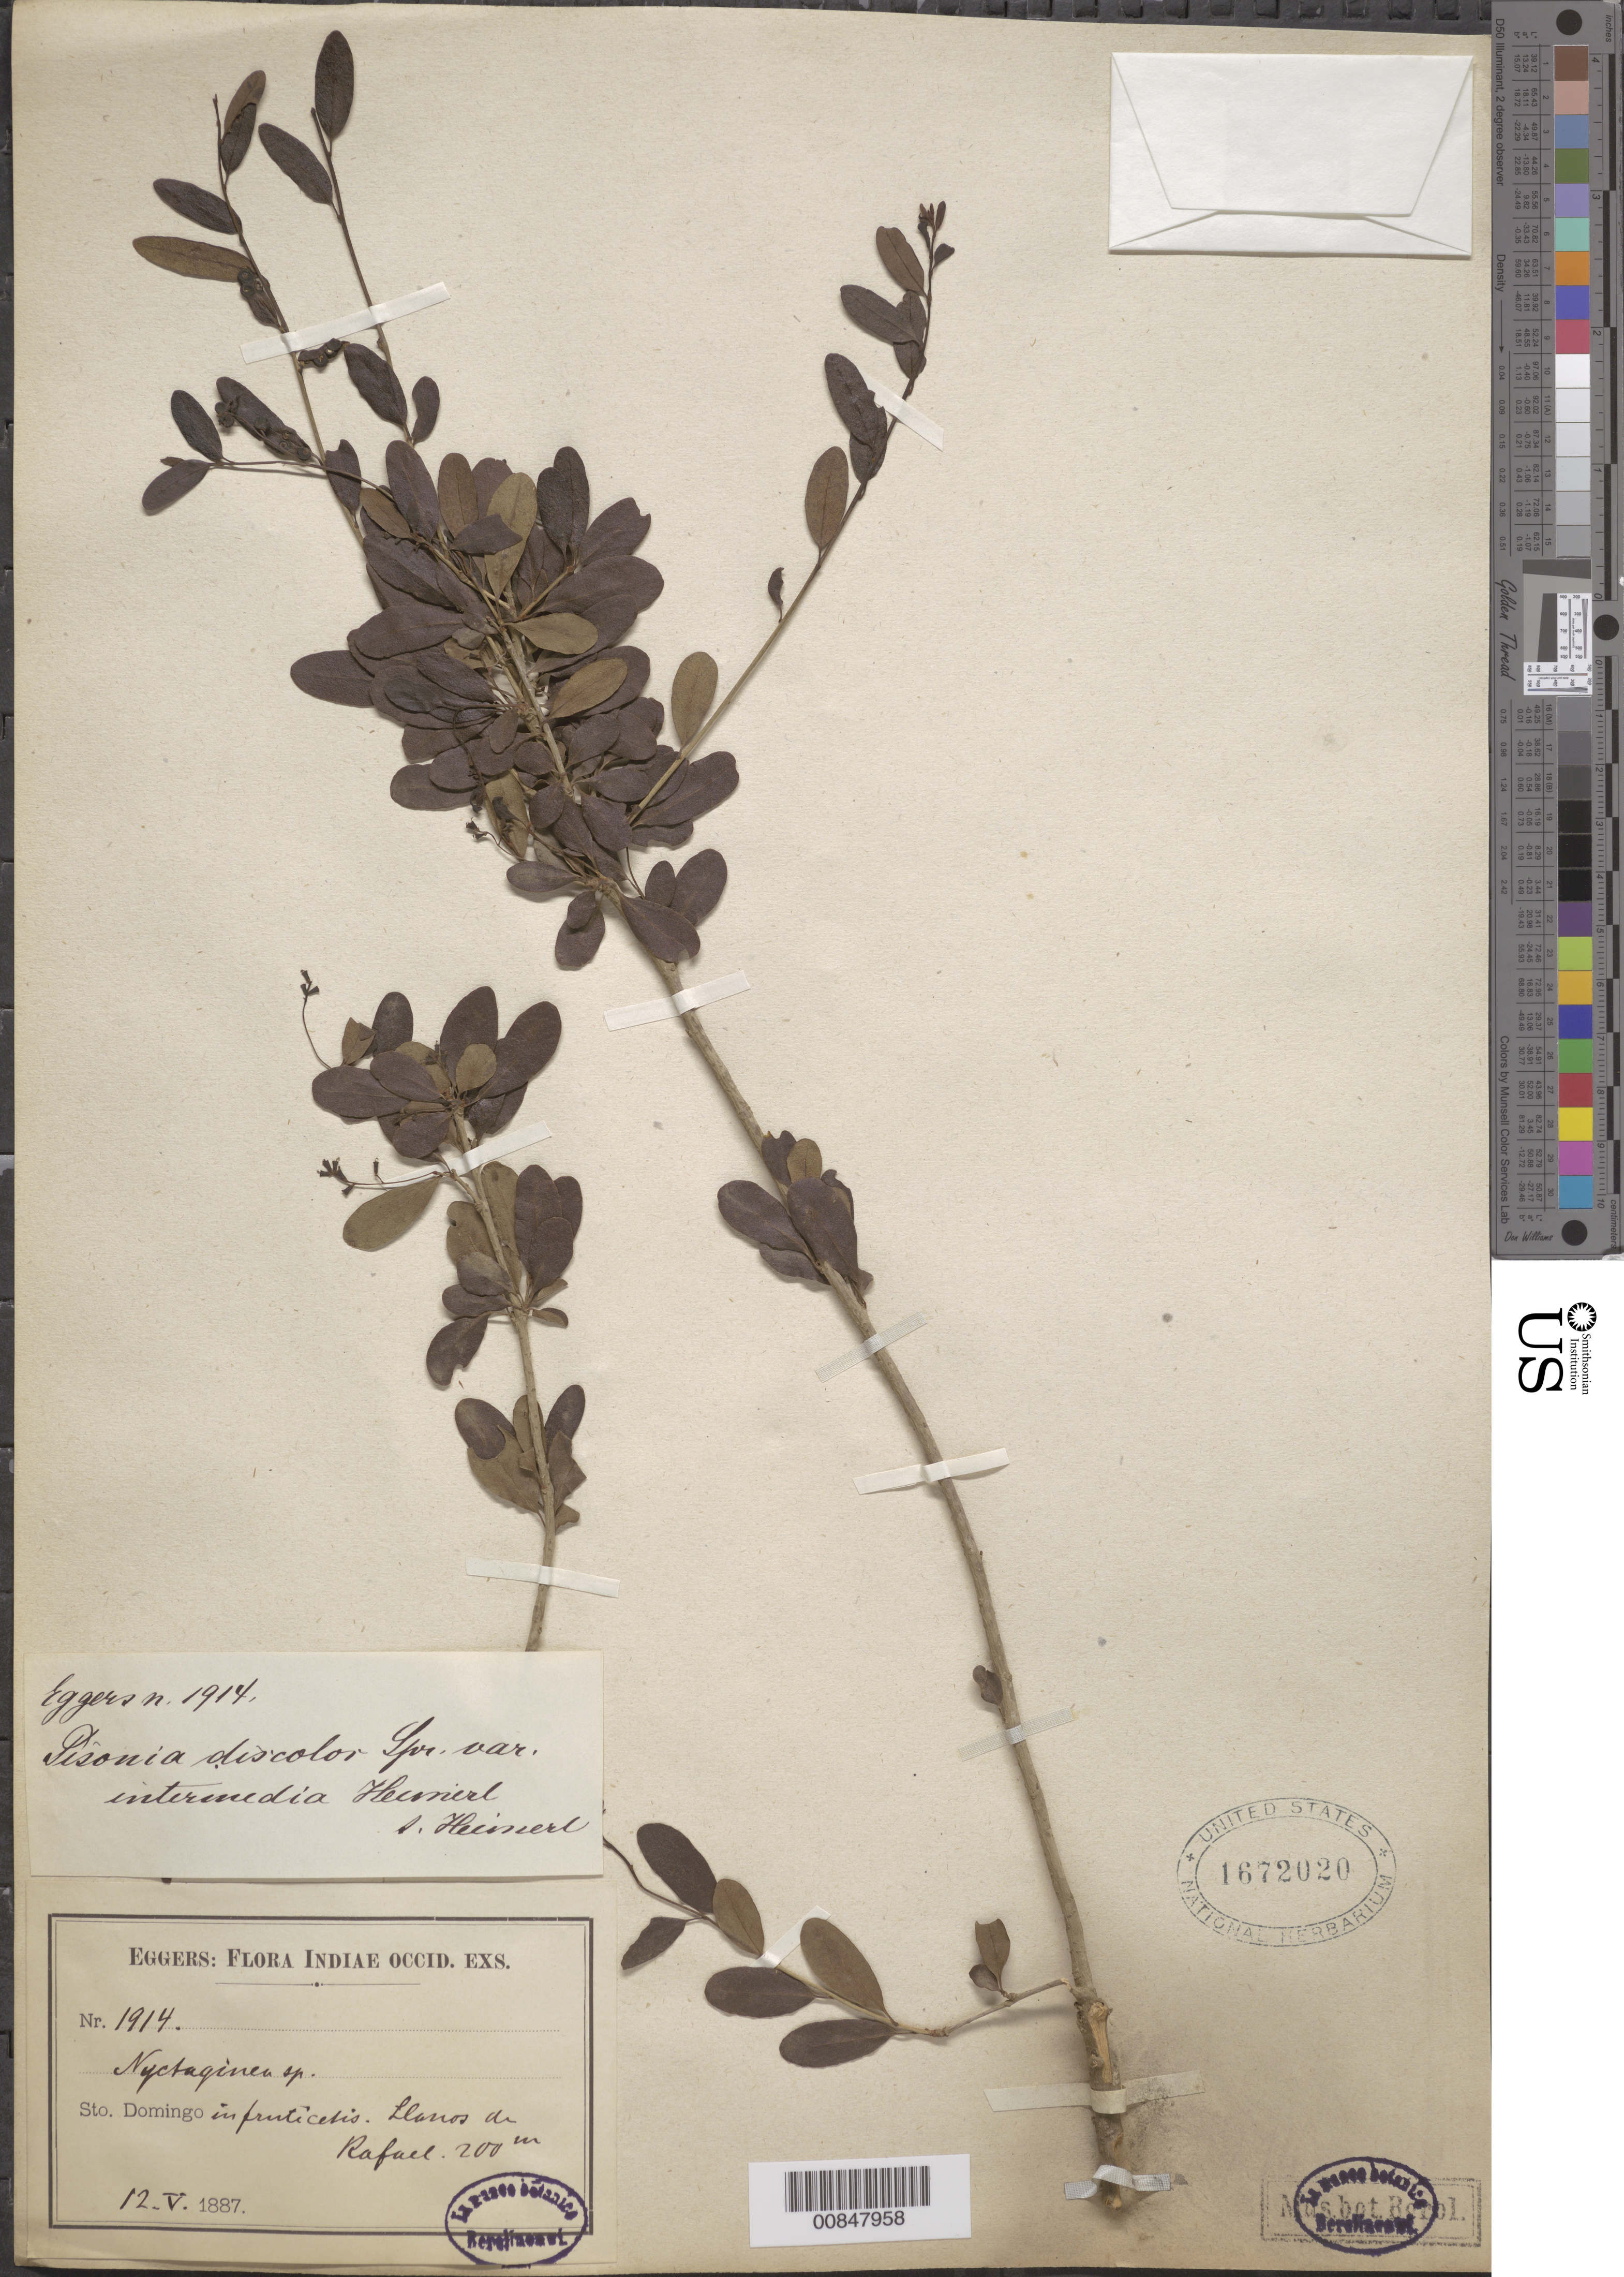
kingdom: Plantae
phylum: Tracheophyta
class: Magnoliopsida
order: Caryophyllales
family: Nyctaginaceae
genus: Guapira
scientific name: Guapira brevipetiolata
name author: (Heimerl) Alain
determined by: Strong, Mark T., (BOT), Smithsonian Institution - National Museum of Natural History (UNITED STATES)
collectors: H. F. A. von Eggers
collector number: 1914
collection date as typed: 12 May 1887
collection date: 1887-05-12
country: Dominican Republic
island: Hispaniola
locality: Sto. Domingo. Llanos de Rafael.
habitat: In fruticetis.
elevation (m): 200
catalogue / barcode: US 1672020